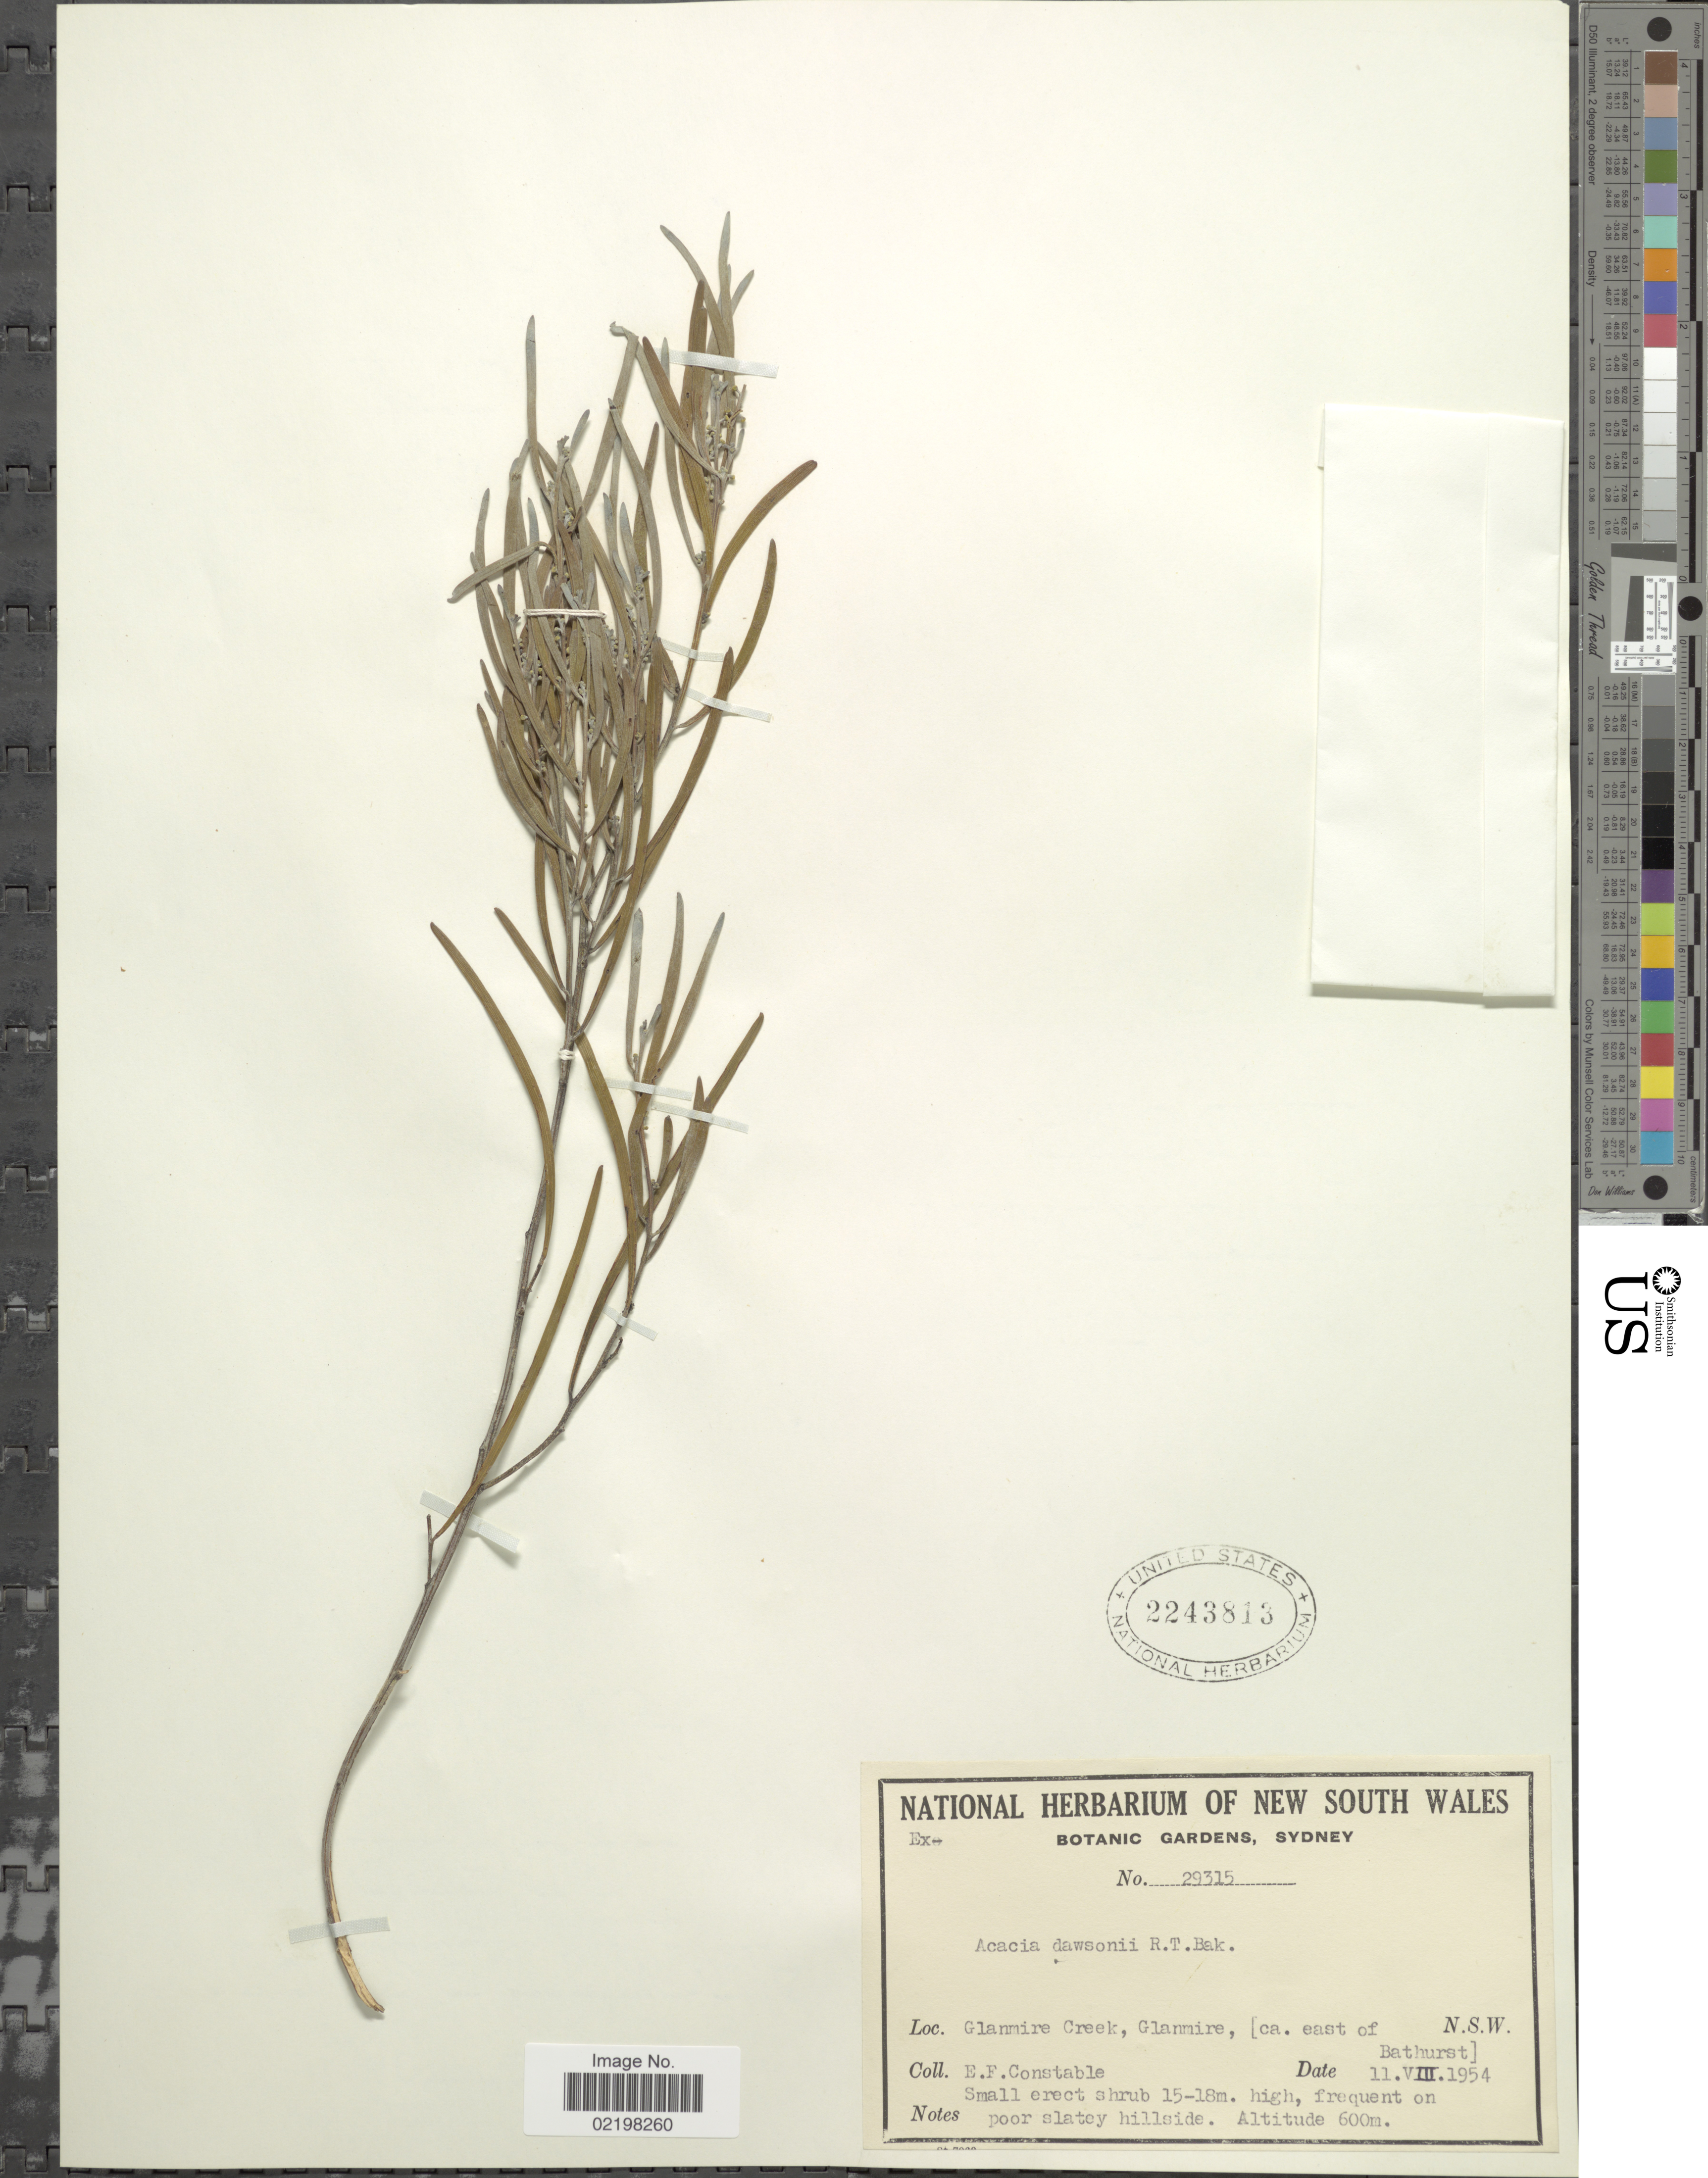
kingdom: Plantae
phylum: Tracheophyta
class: Magnoliopsida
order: Fabales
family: Fabaceae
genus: Acacia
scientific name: Acacia dawsonii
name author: R.T. Baker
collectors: E. F. Constable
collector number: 29315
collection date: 1954-08-11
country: Australia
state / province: New South Wales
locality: Glanmire Creek, Glanmire, [ca. east of Bathurst]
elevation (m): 600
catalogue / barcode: US 2243813